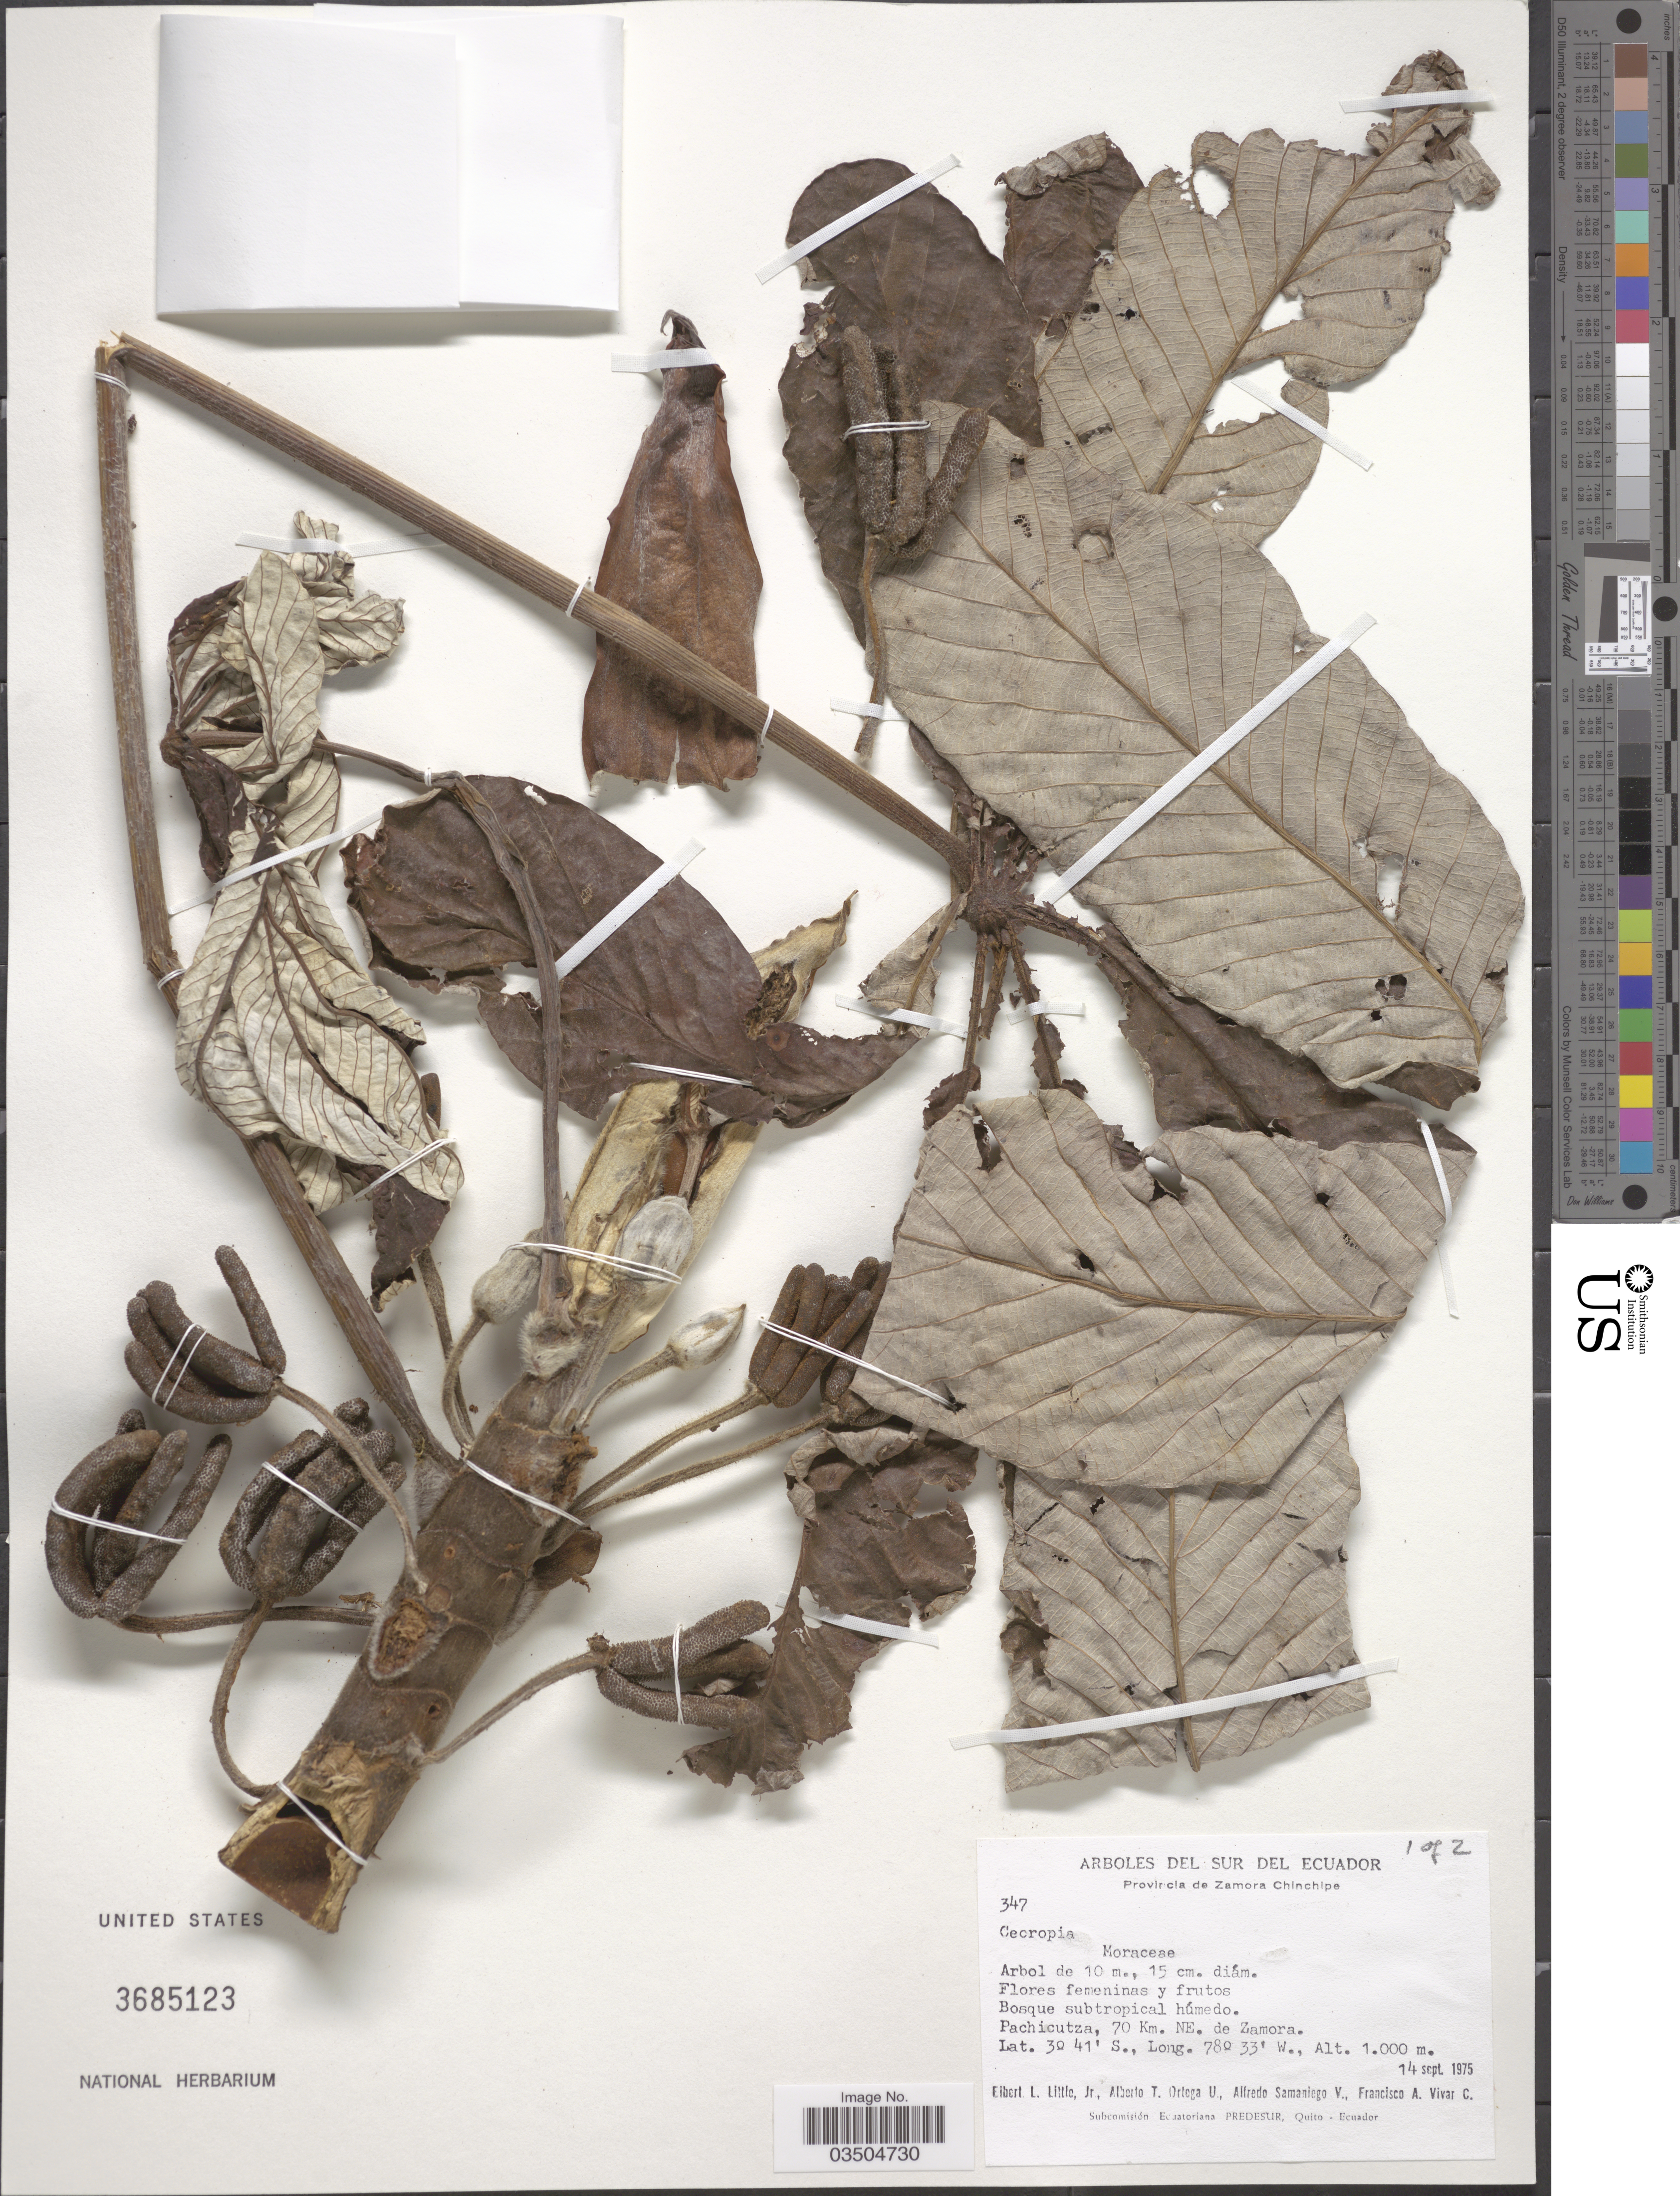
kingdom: Plantae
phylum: Tracheophyta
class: Magnoliopsida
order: Rosales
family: Urticaceae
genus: Cecropia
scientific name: Cecropia sp.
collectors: E. L. Little, A. T. Ortega U., A. V. Samaniego & F. A. Vivar C.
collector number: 347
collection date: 1975-09-14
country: Ecuador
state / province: Zamora-Chinchipe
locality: Del Sur Del Ecuador. Provincia de Zamora Chinchipe. Pachicutza, 70 Km. NE. de Zamora.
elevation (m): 1000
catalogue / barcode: US 3685123